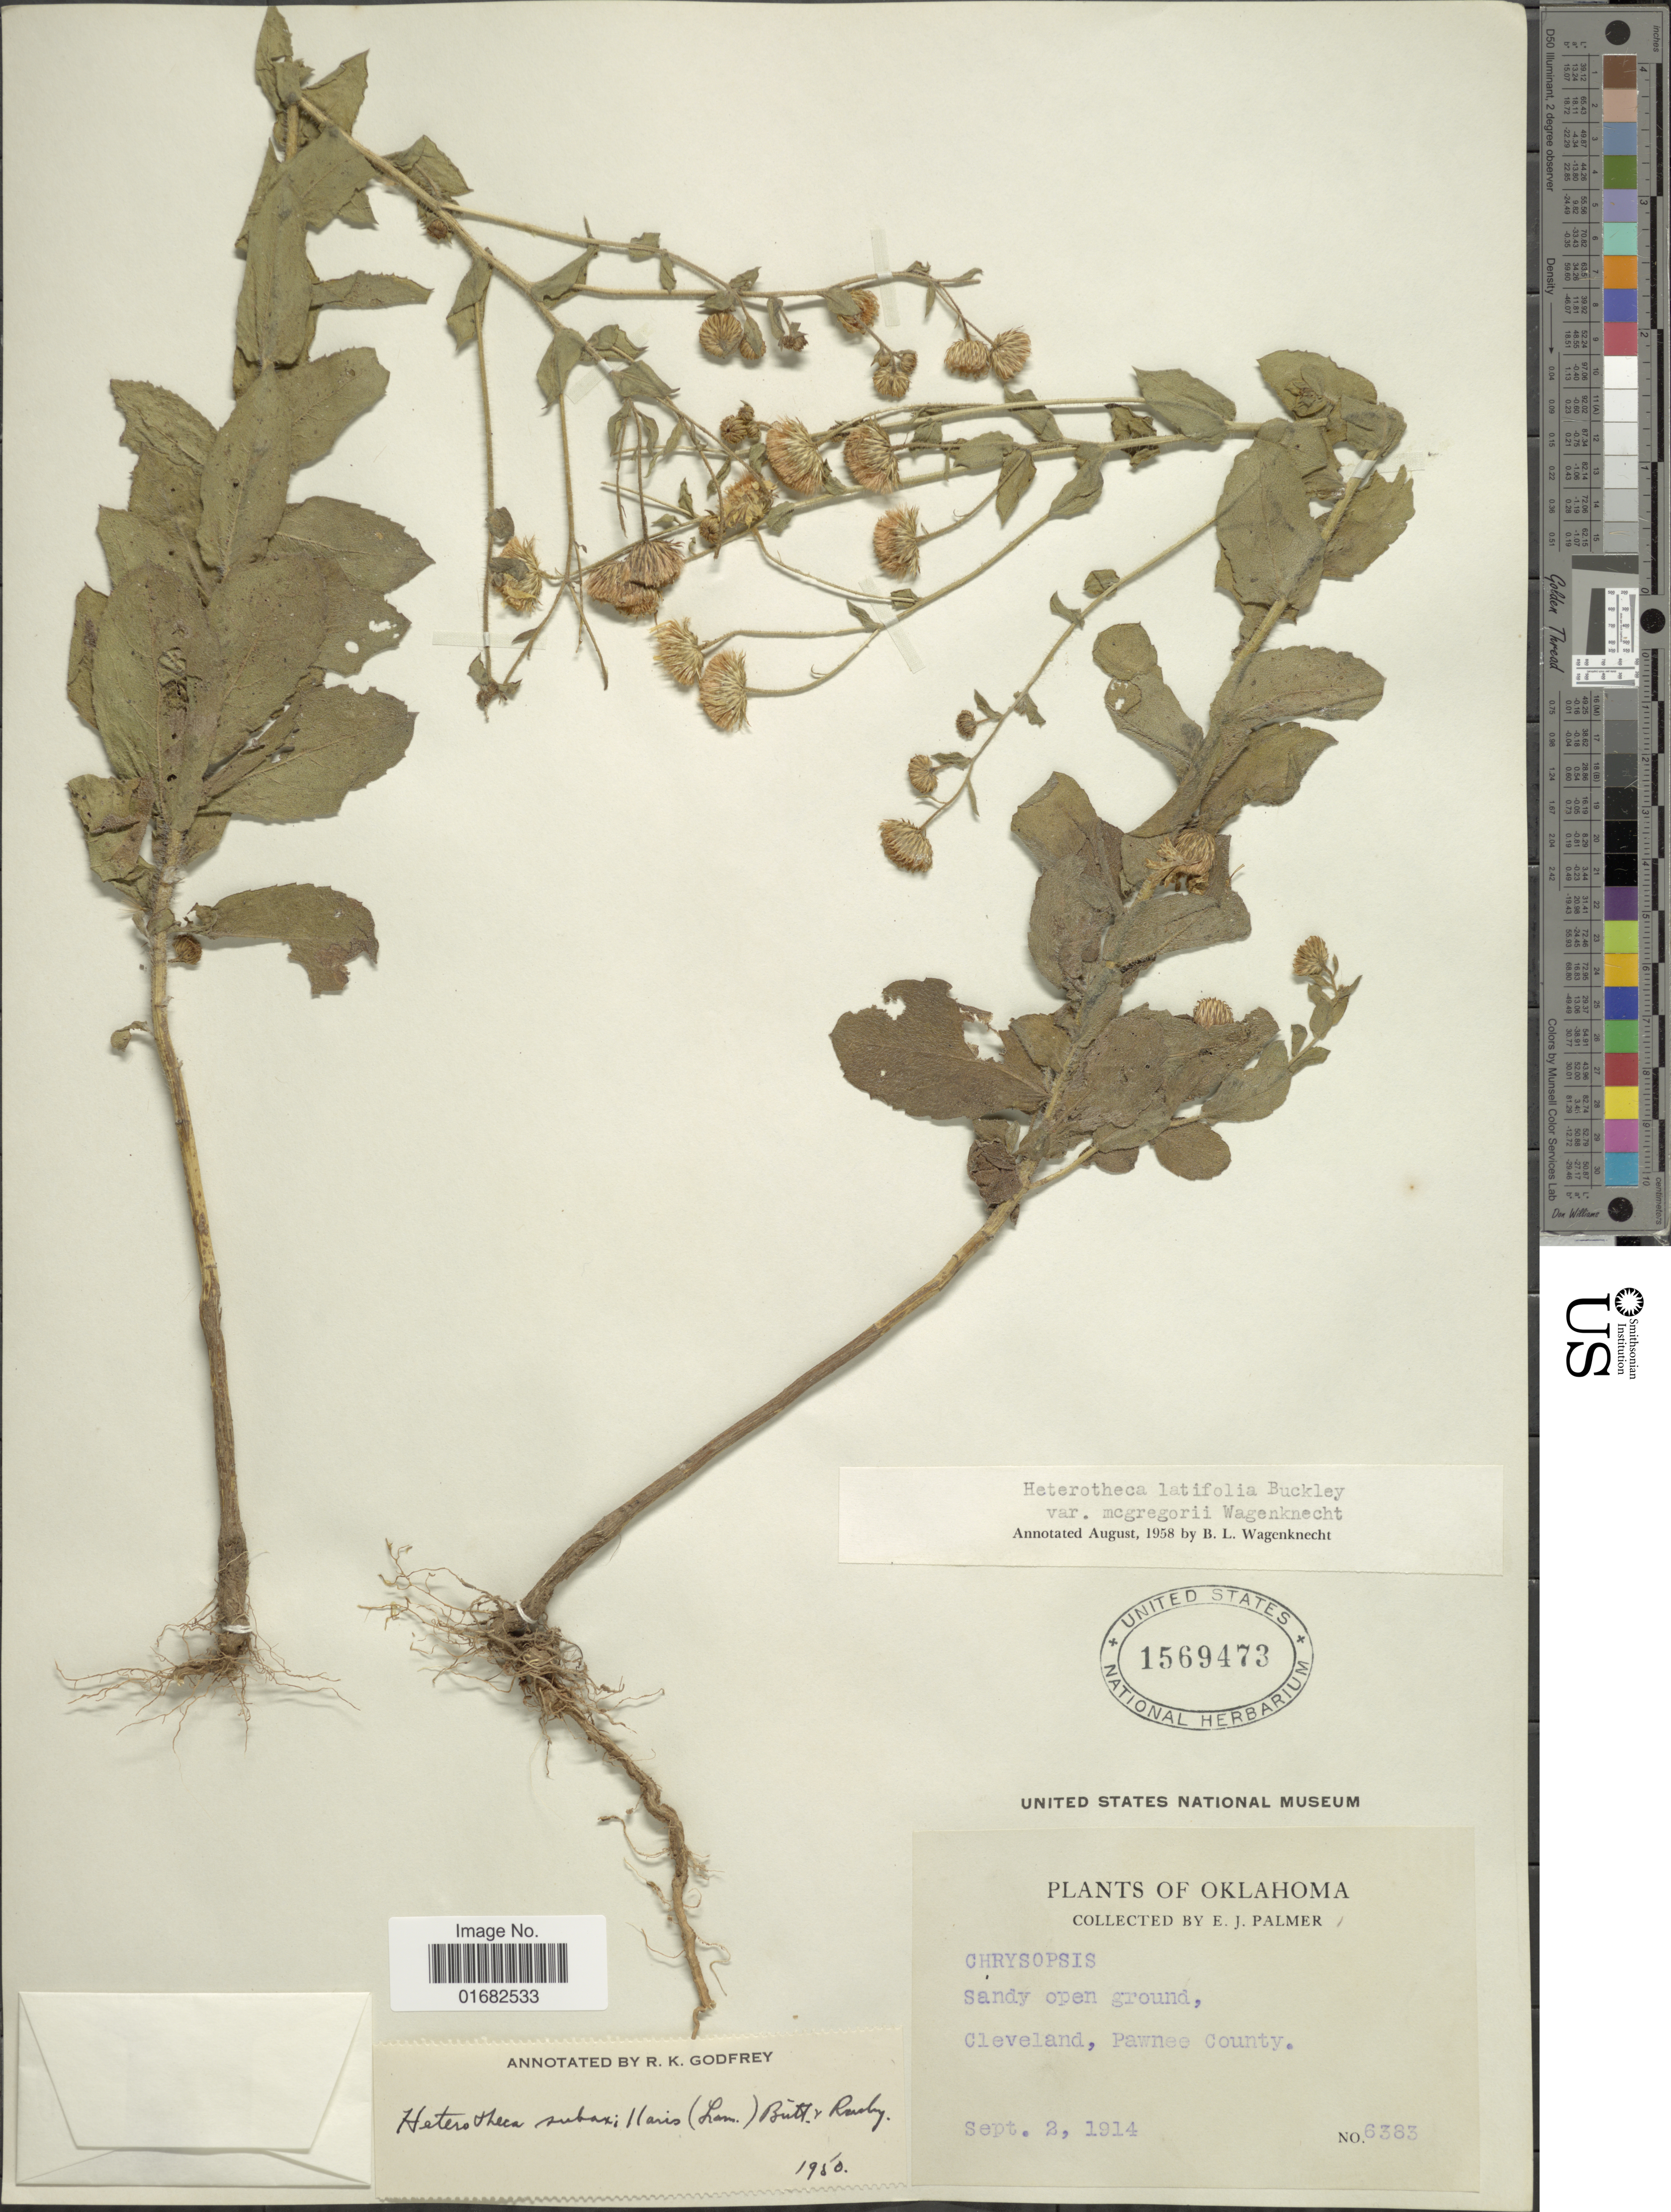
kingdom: Plantae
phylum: Tracheophyta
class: Magnoliopsida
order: Asterales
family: Asteraceae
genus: Heterotheca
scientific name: Heterotheca latifolia var. macgregoris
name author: B. Wagenkn.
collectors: E. J. Palmer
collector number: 6383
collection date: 1914-09-02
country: United States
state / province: Oklahoma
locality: Cleveland, Pawnee County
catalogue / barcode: US 1569473